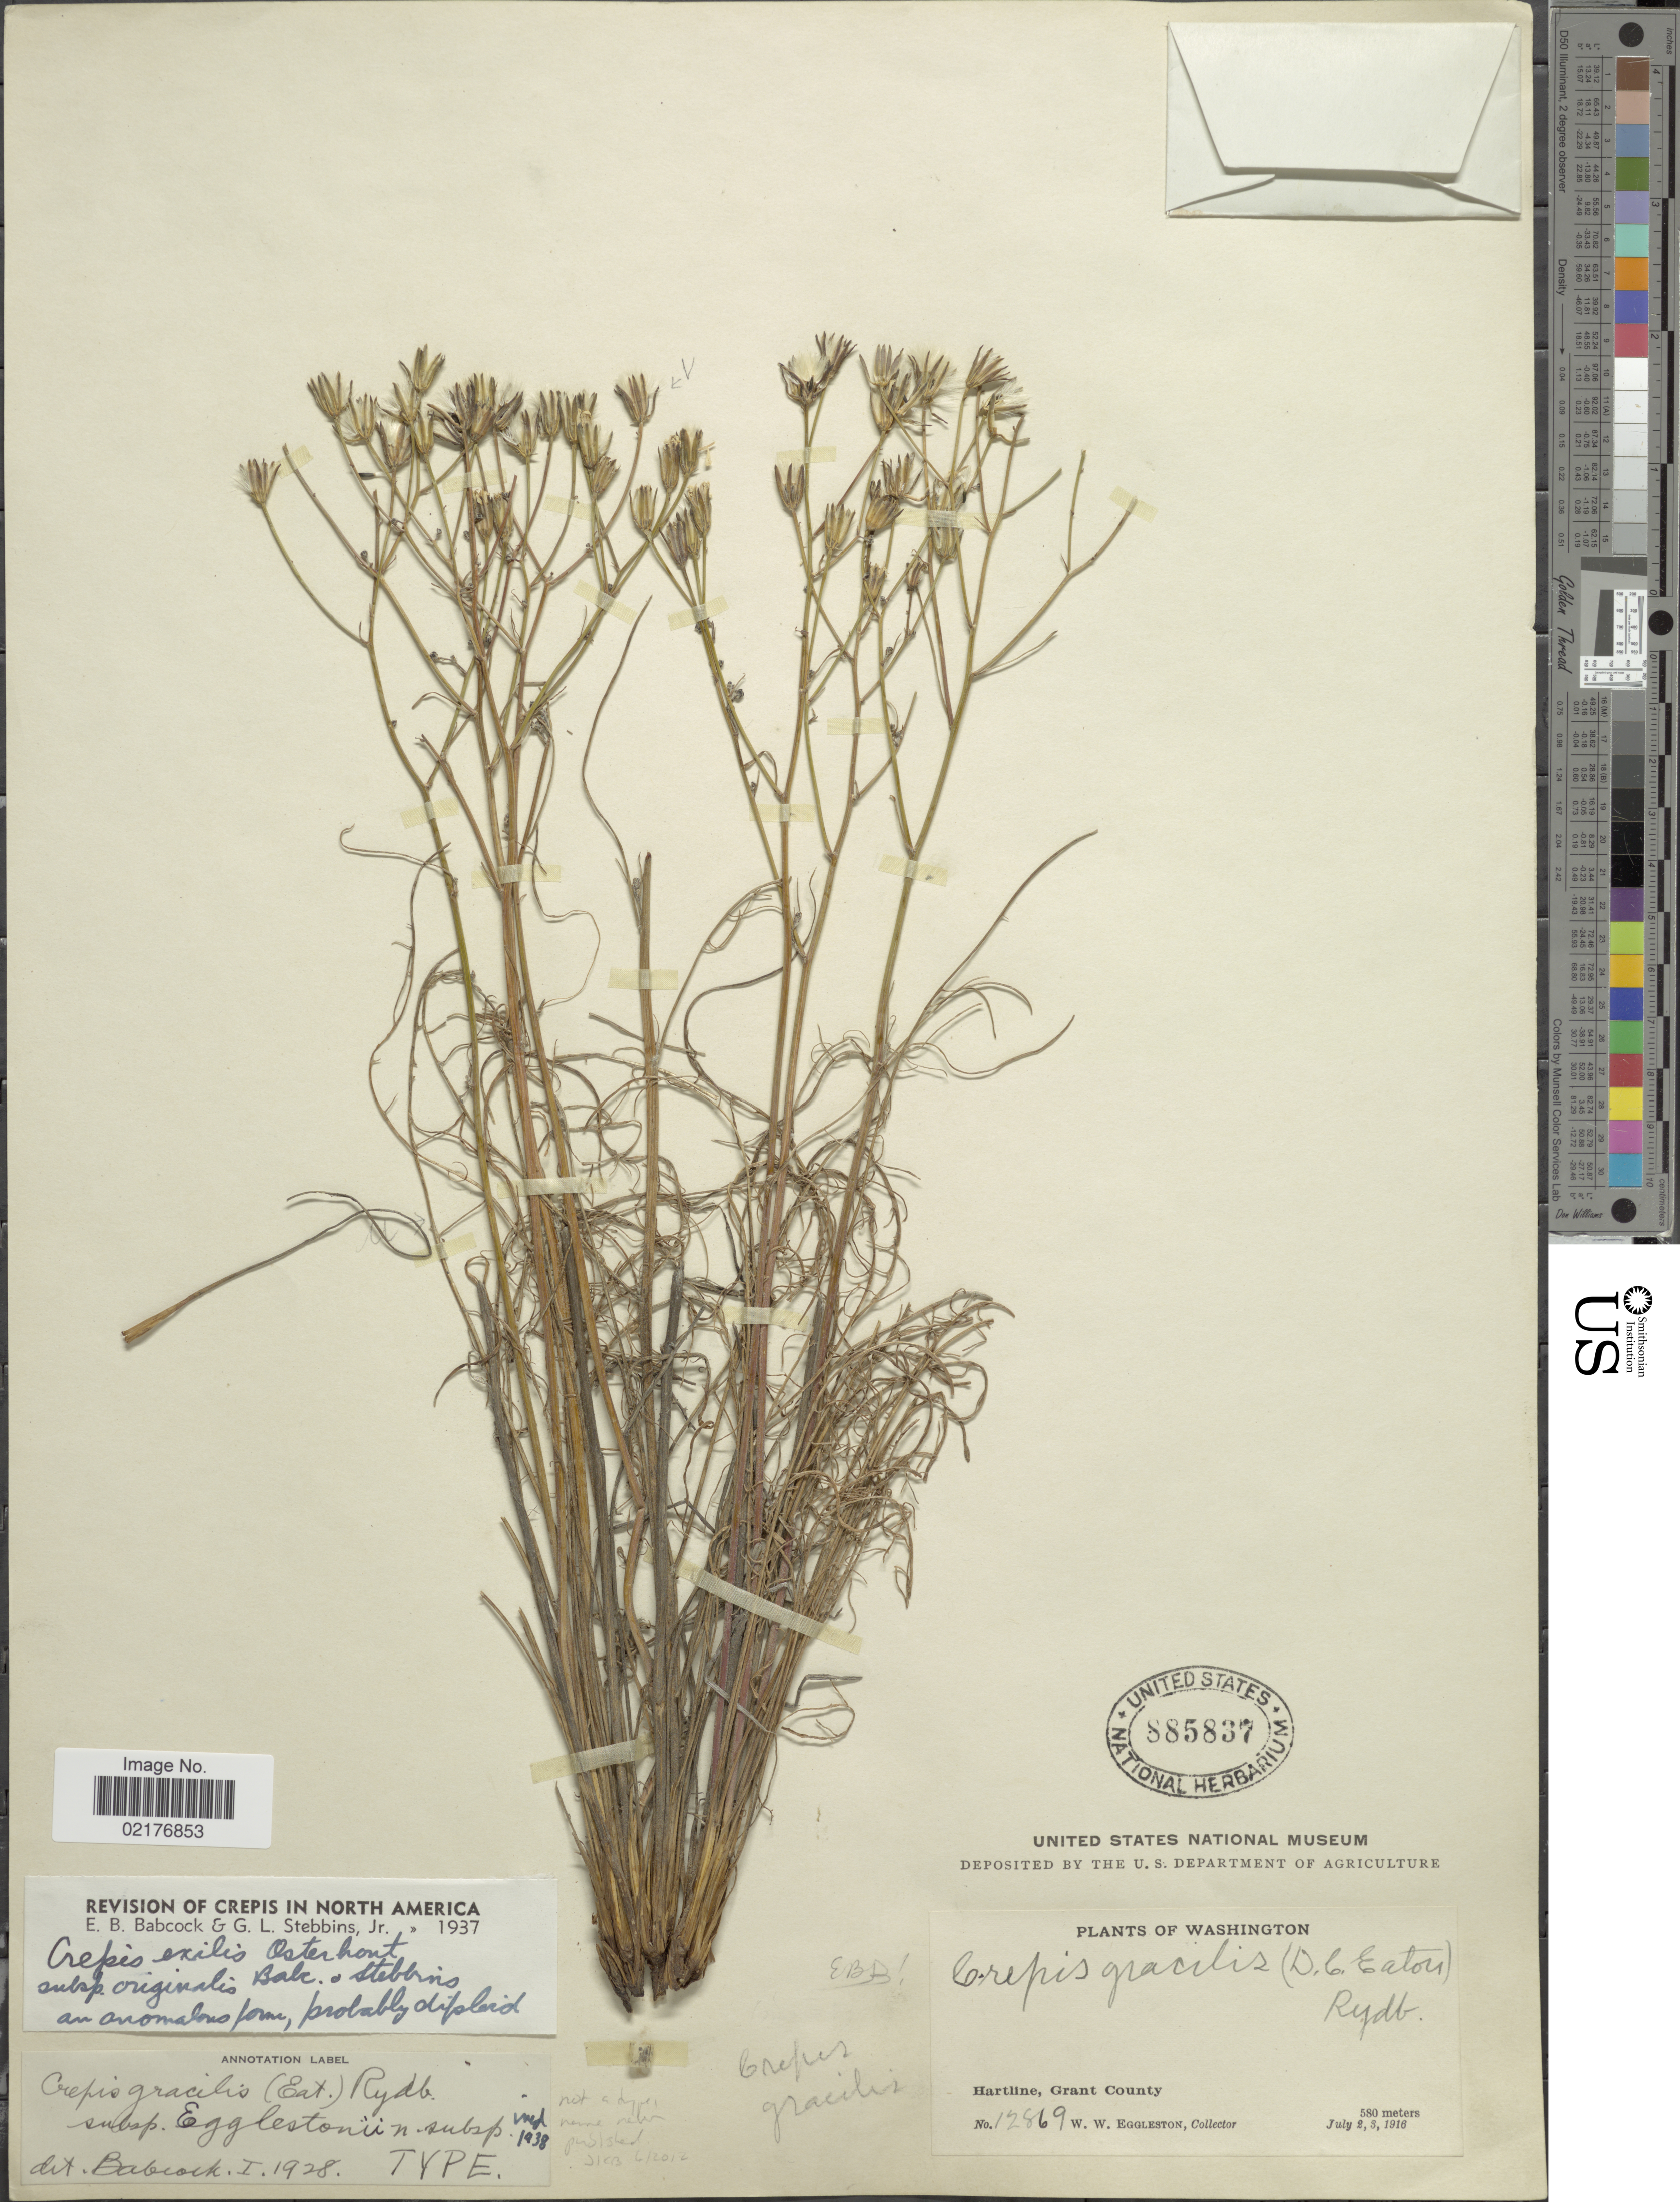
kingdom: Plantae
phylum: Tracheophyta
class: Magnoliopsida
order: Asterales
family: Asteraceae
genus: Crepis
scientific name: Crepis atribarba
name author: A. Heller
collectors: W. W. Eggleston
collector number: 12869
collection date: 1916-07-02/1916-07-03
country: United States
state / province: Washington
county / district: Grant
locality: Hartline, Grant County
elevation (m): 580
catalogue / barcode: US 885837